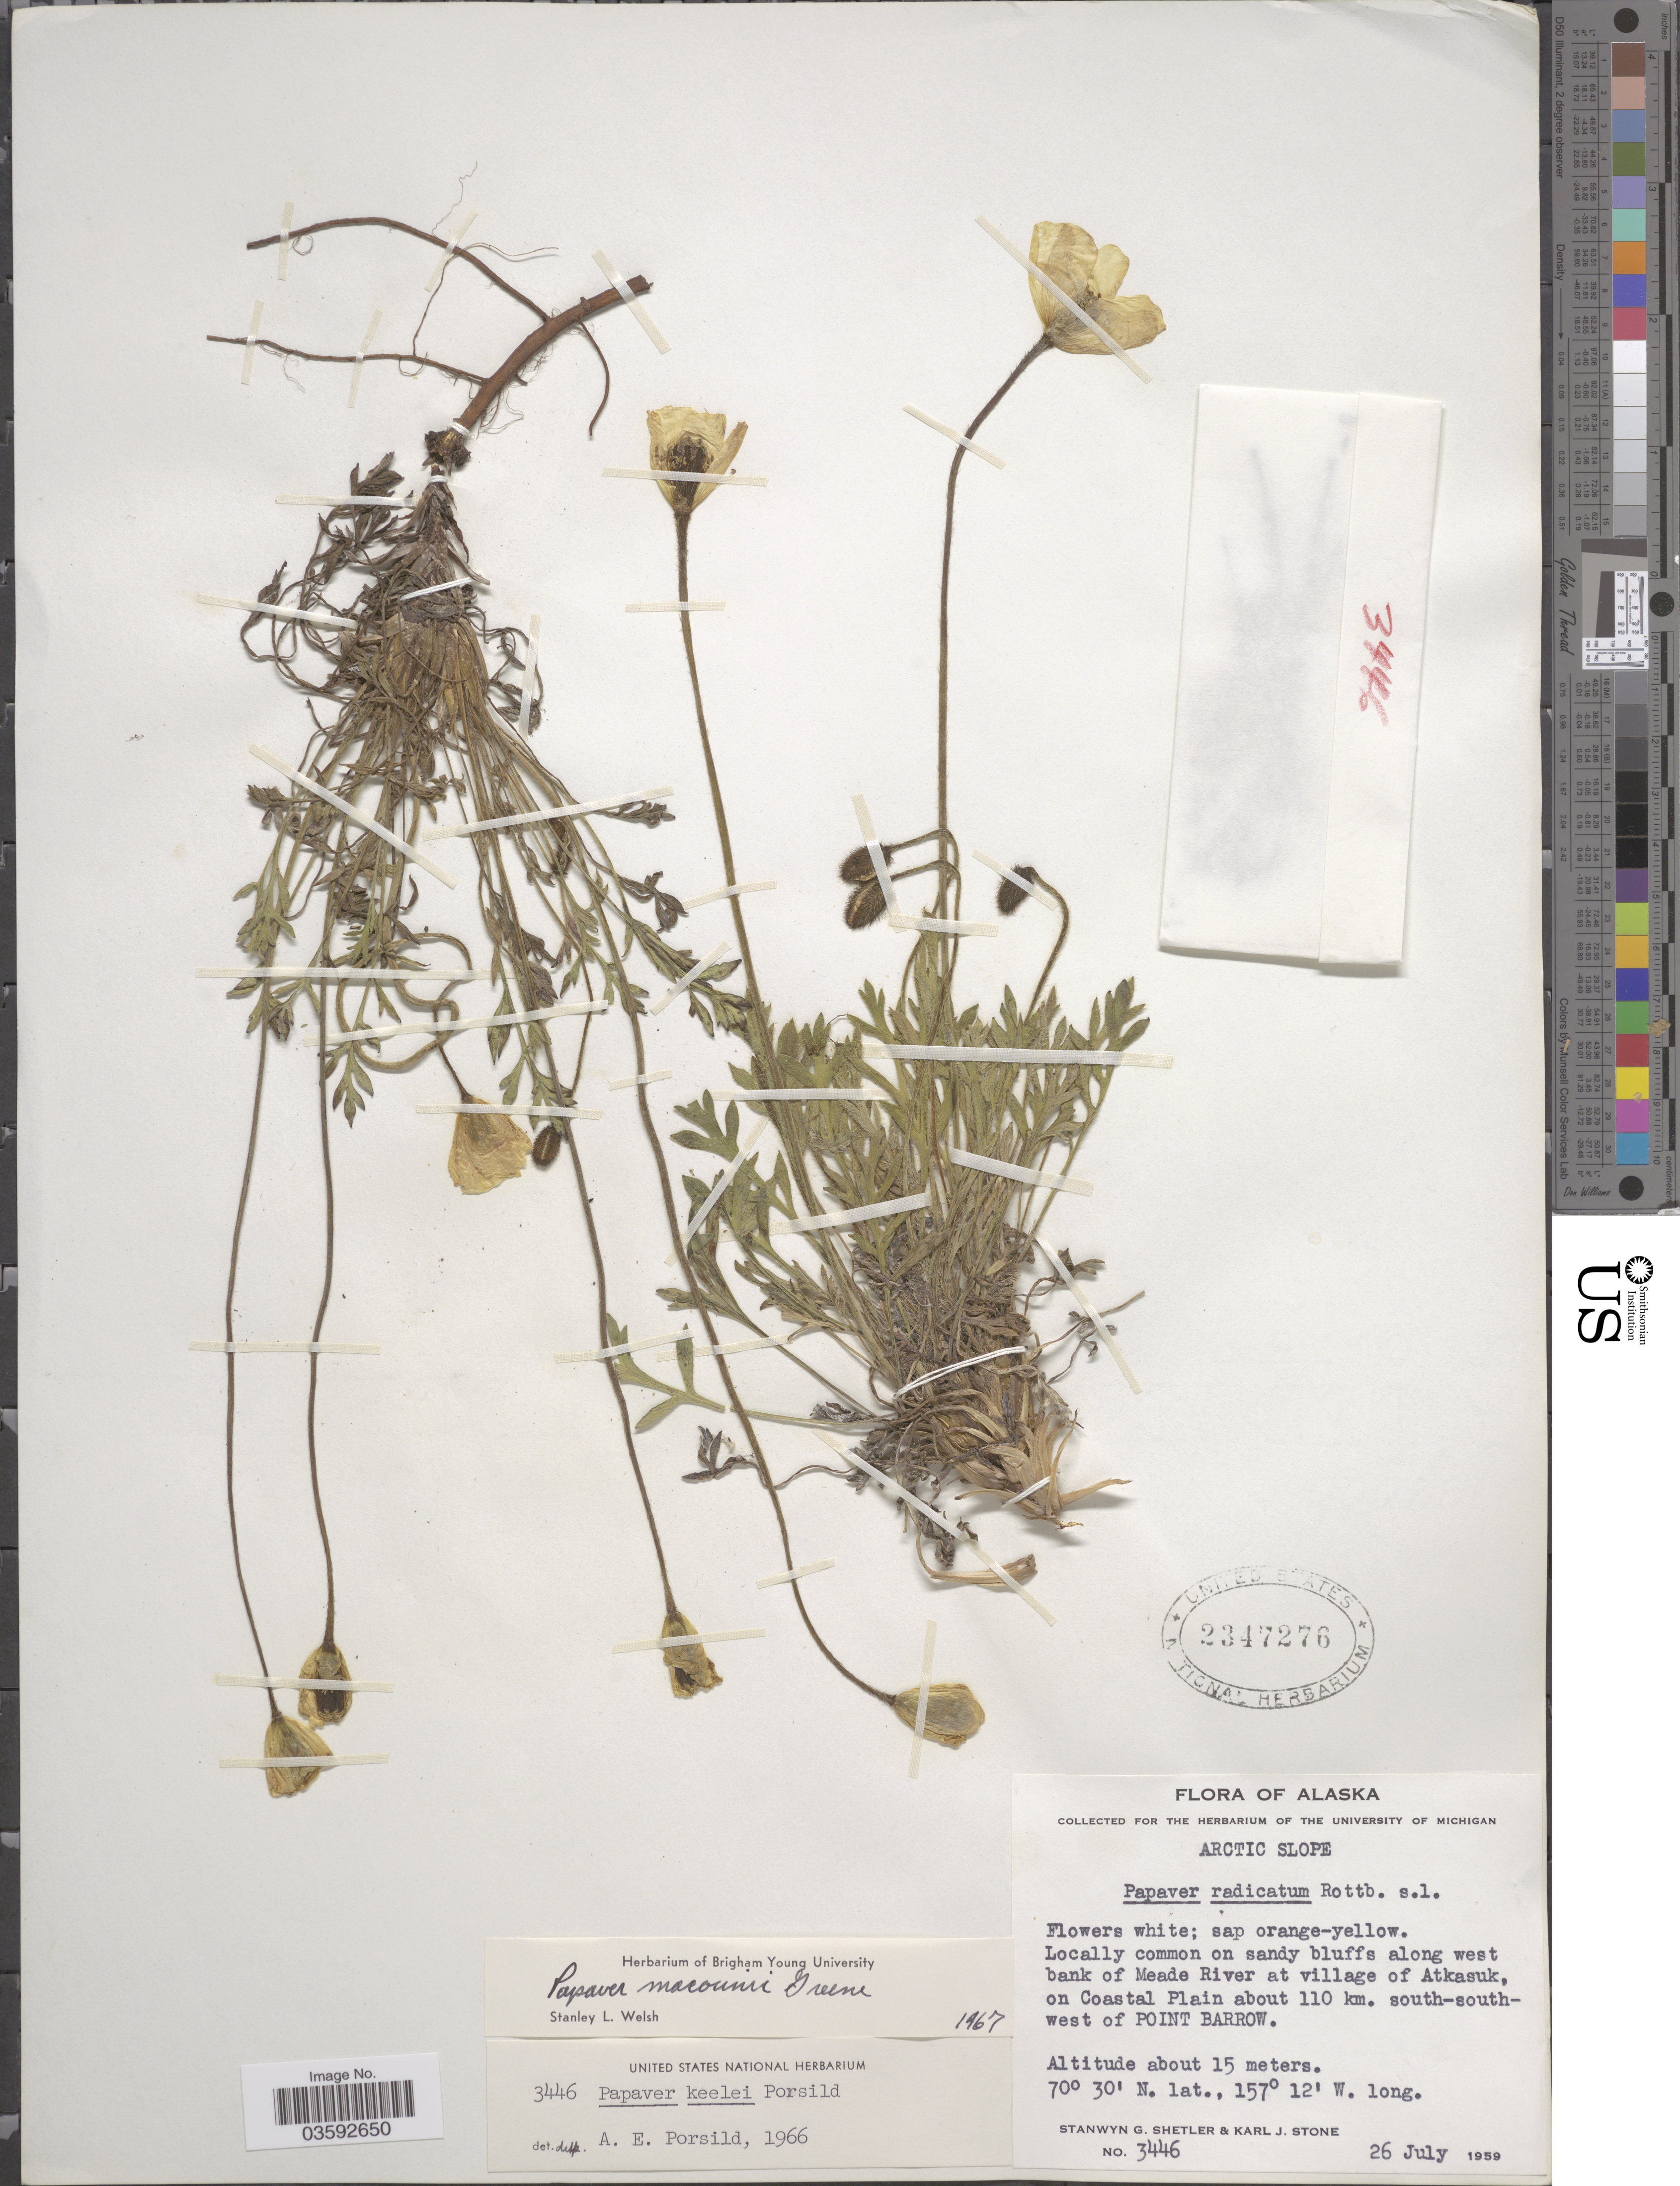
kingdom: Plantae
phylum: Tracheophyta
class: Magnoliopsida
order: Ranunculales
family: Papaveraceae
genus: Papaver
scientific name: Papaver macounii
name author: Greene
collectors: S. Shetler & K. J. Stone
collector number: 3446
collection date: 1959-07-26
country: United States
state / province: Alaska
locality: Arctic Slope. On sandy bluffs along west bank of Meade River at village of Atkasuk, on Coastal Plain about 110 km. south-south-west of Point Barrow.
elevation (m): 15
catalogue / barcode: US 2347276